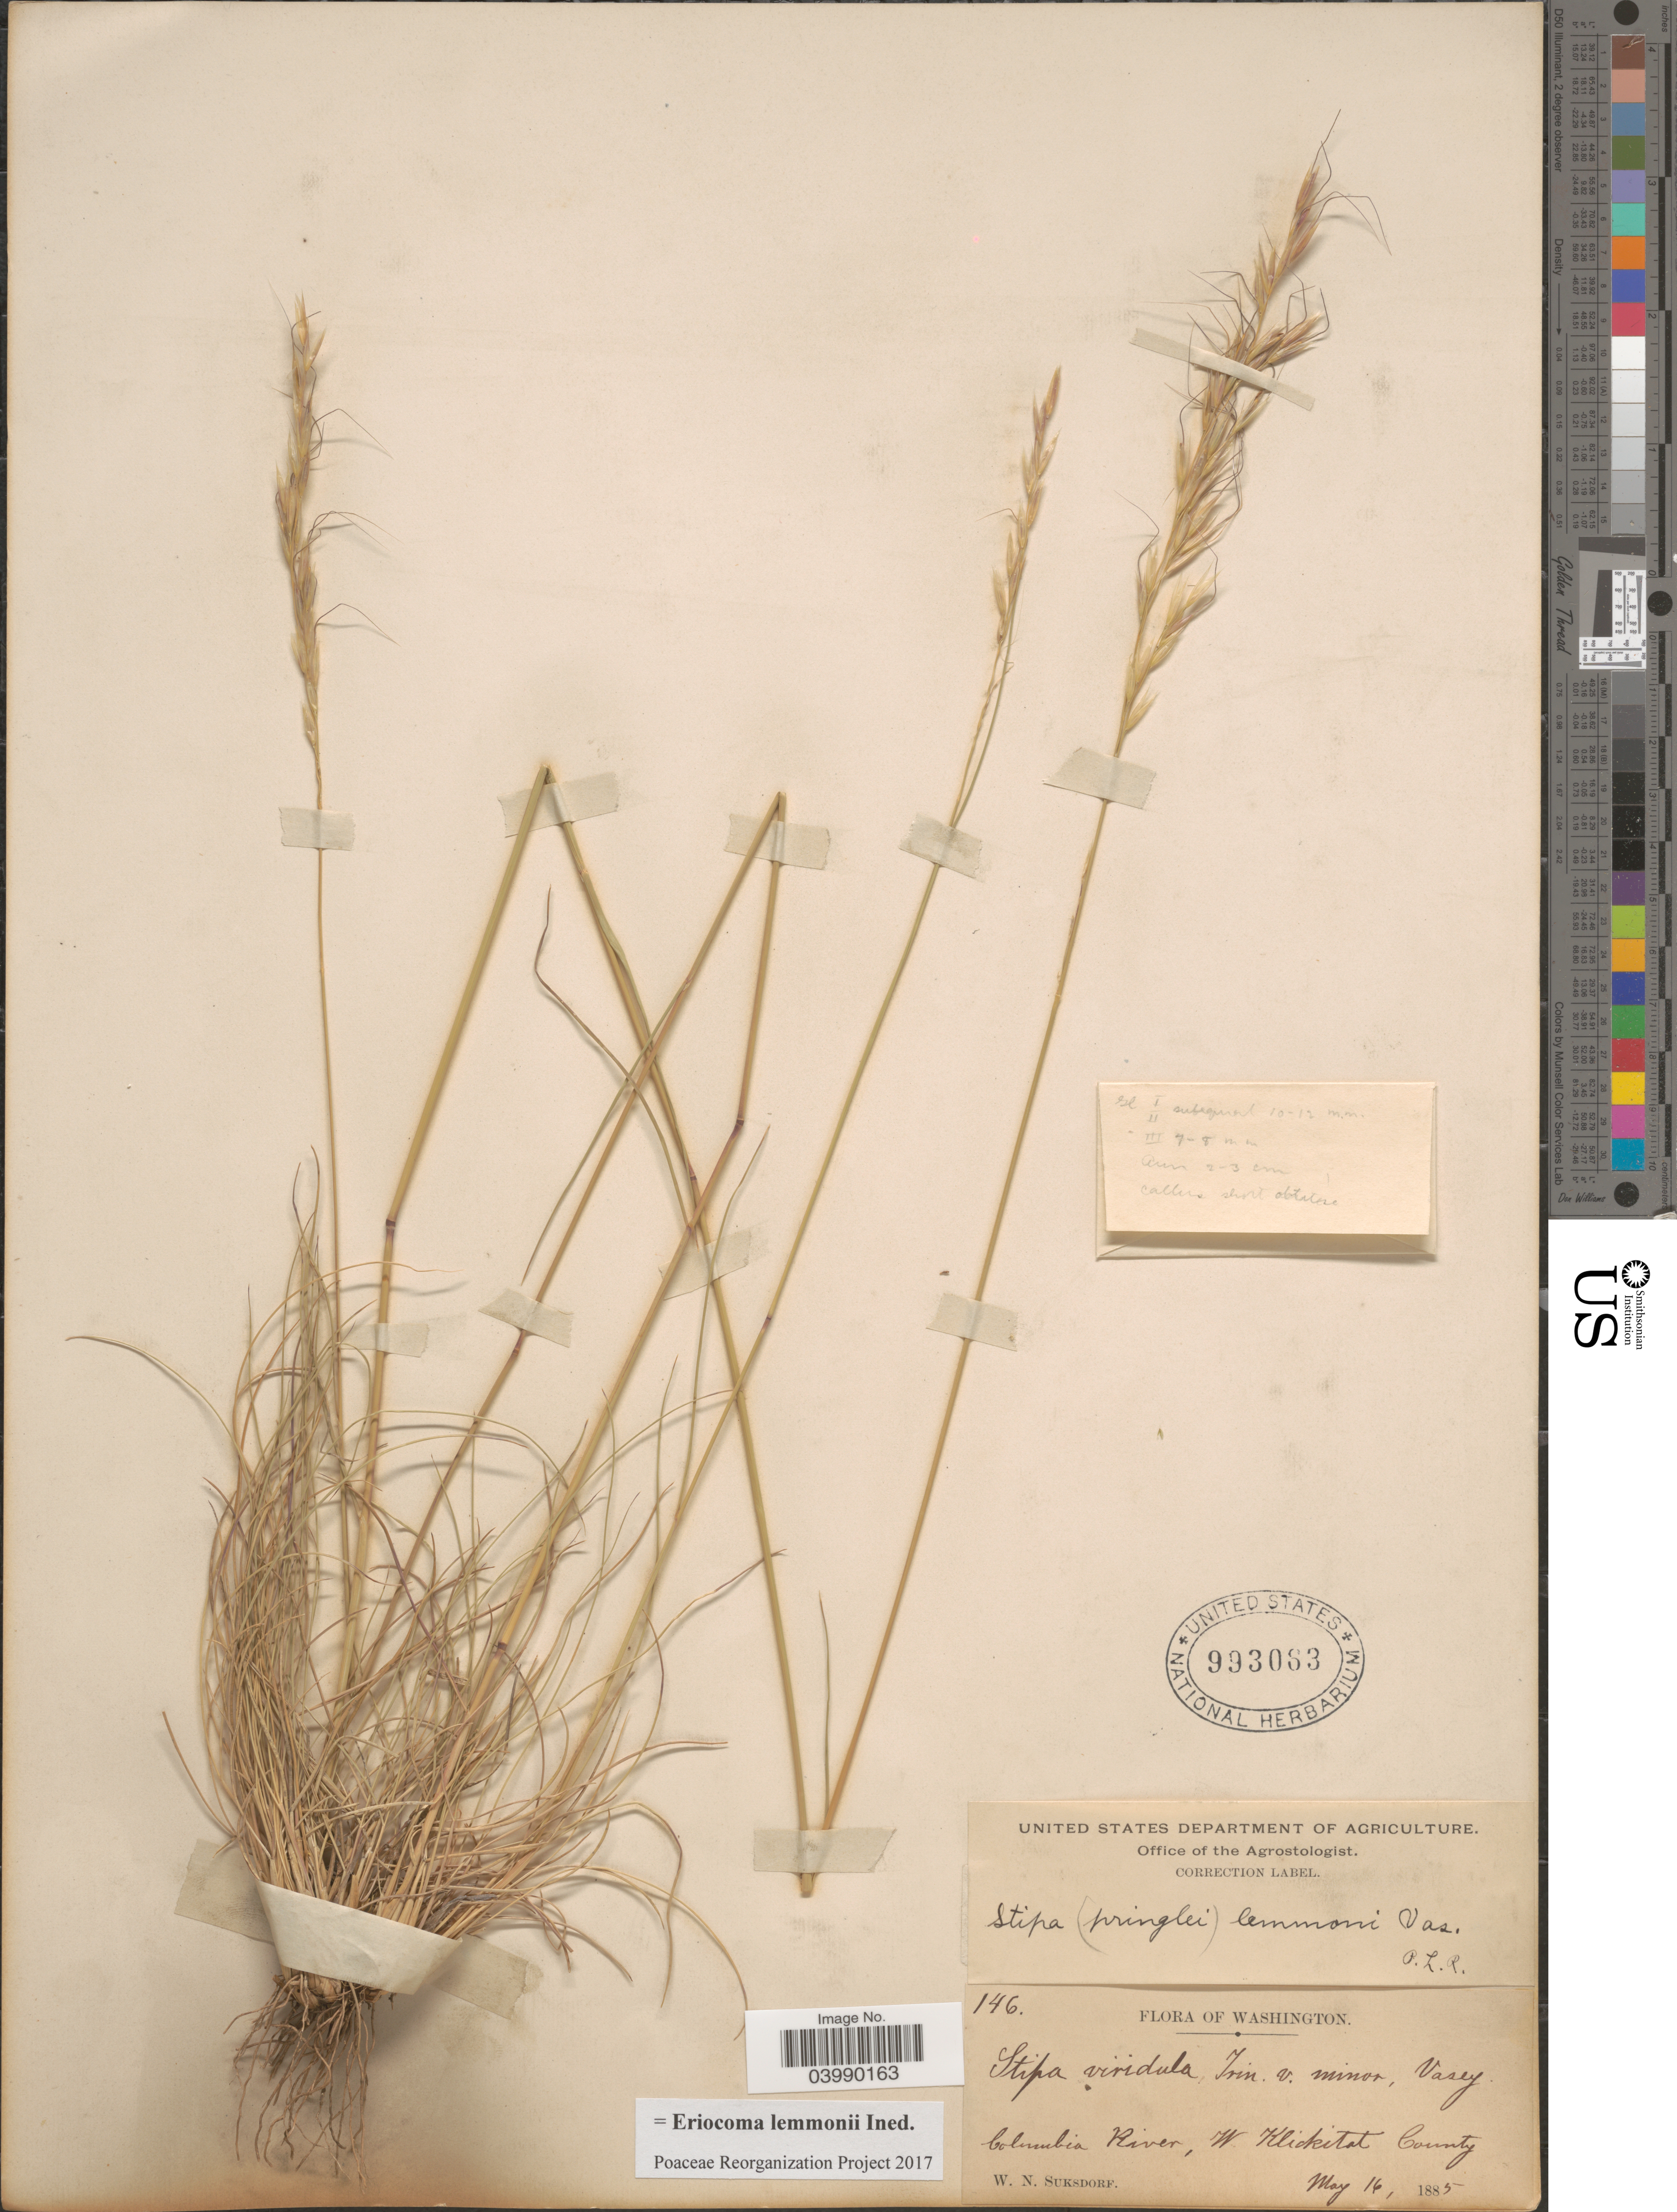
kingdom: Plantae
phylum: Tracheophyta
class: Liliopsida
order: Poales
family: Poaceae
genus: Eriocoma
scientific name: Eriocoma lemmonii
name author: (Vasey) Romasch.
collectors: W. N. Suksdorf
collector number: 146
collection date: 1885-05-16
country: United States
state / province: Washington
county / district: Klickitat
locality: Columbia river, W. Klickitat County.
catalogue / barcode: US 993063